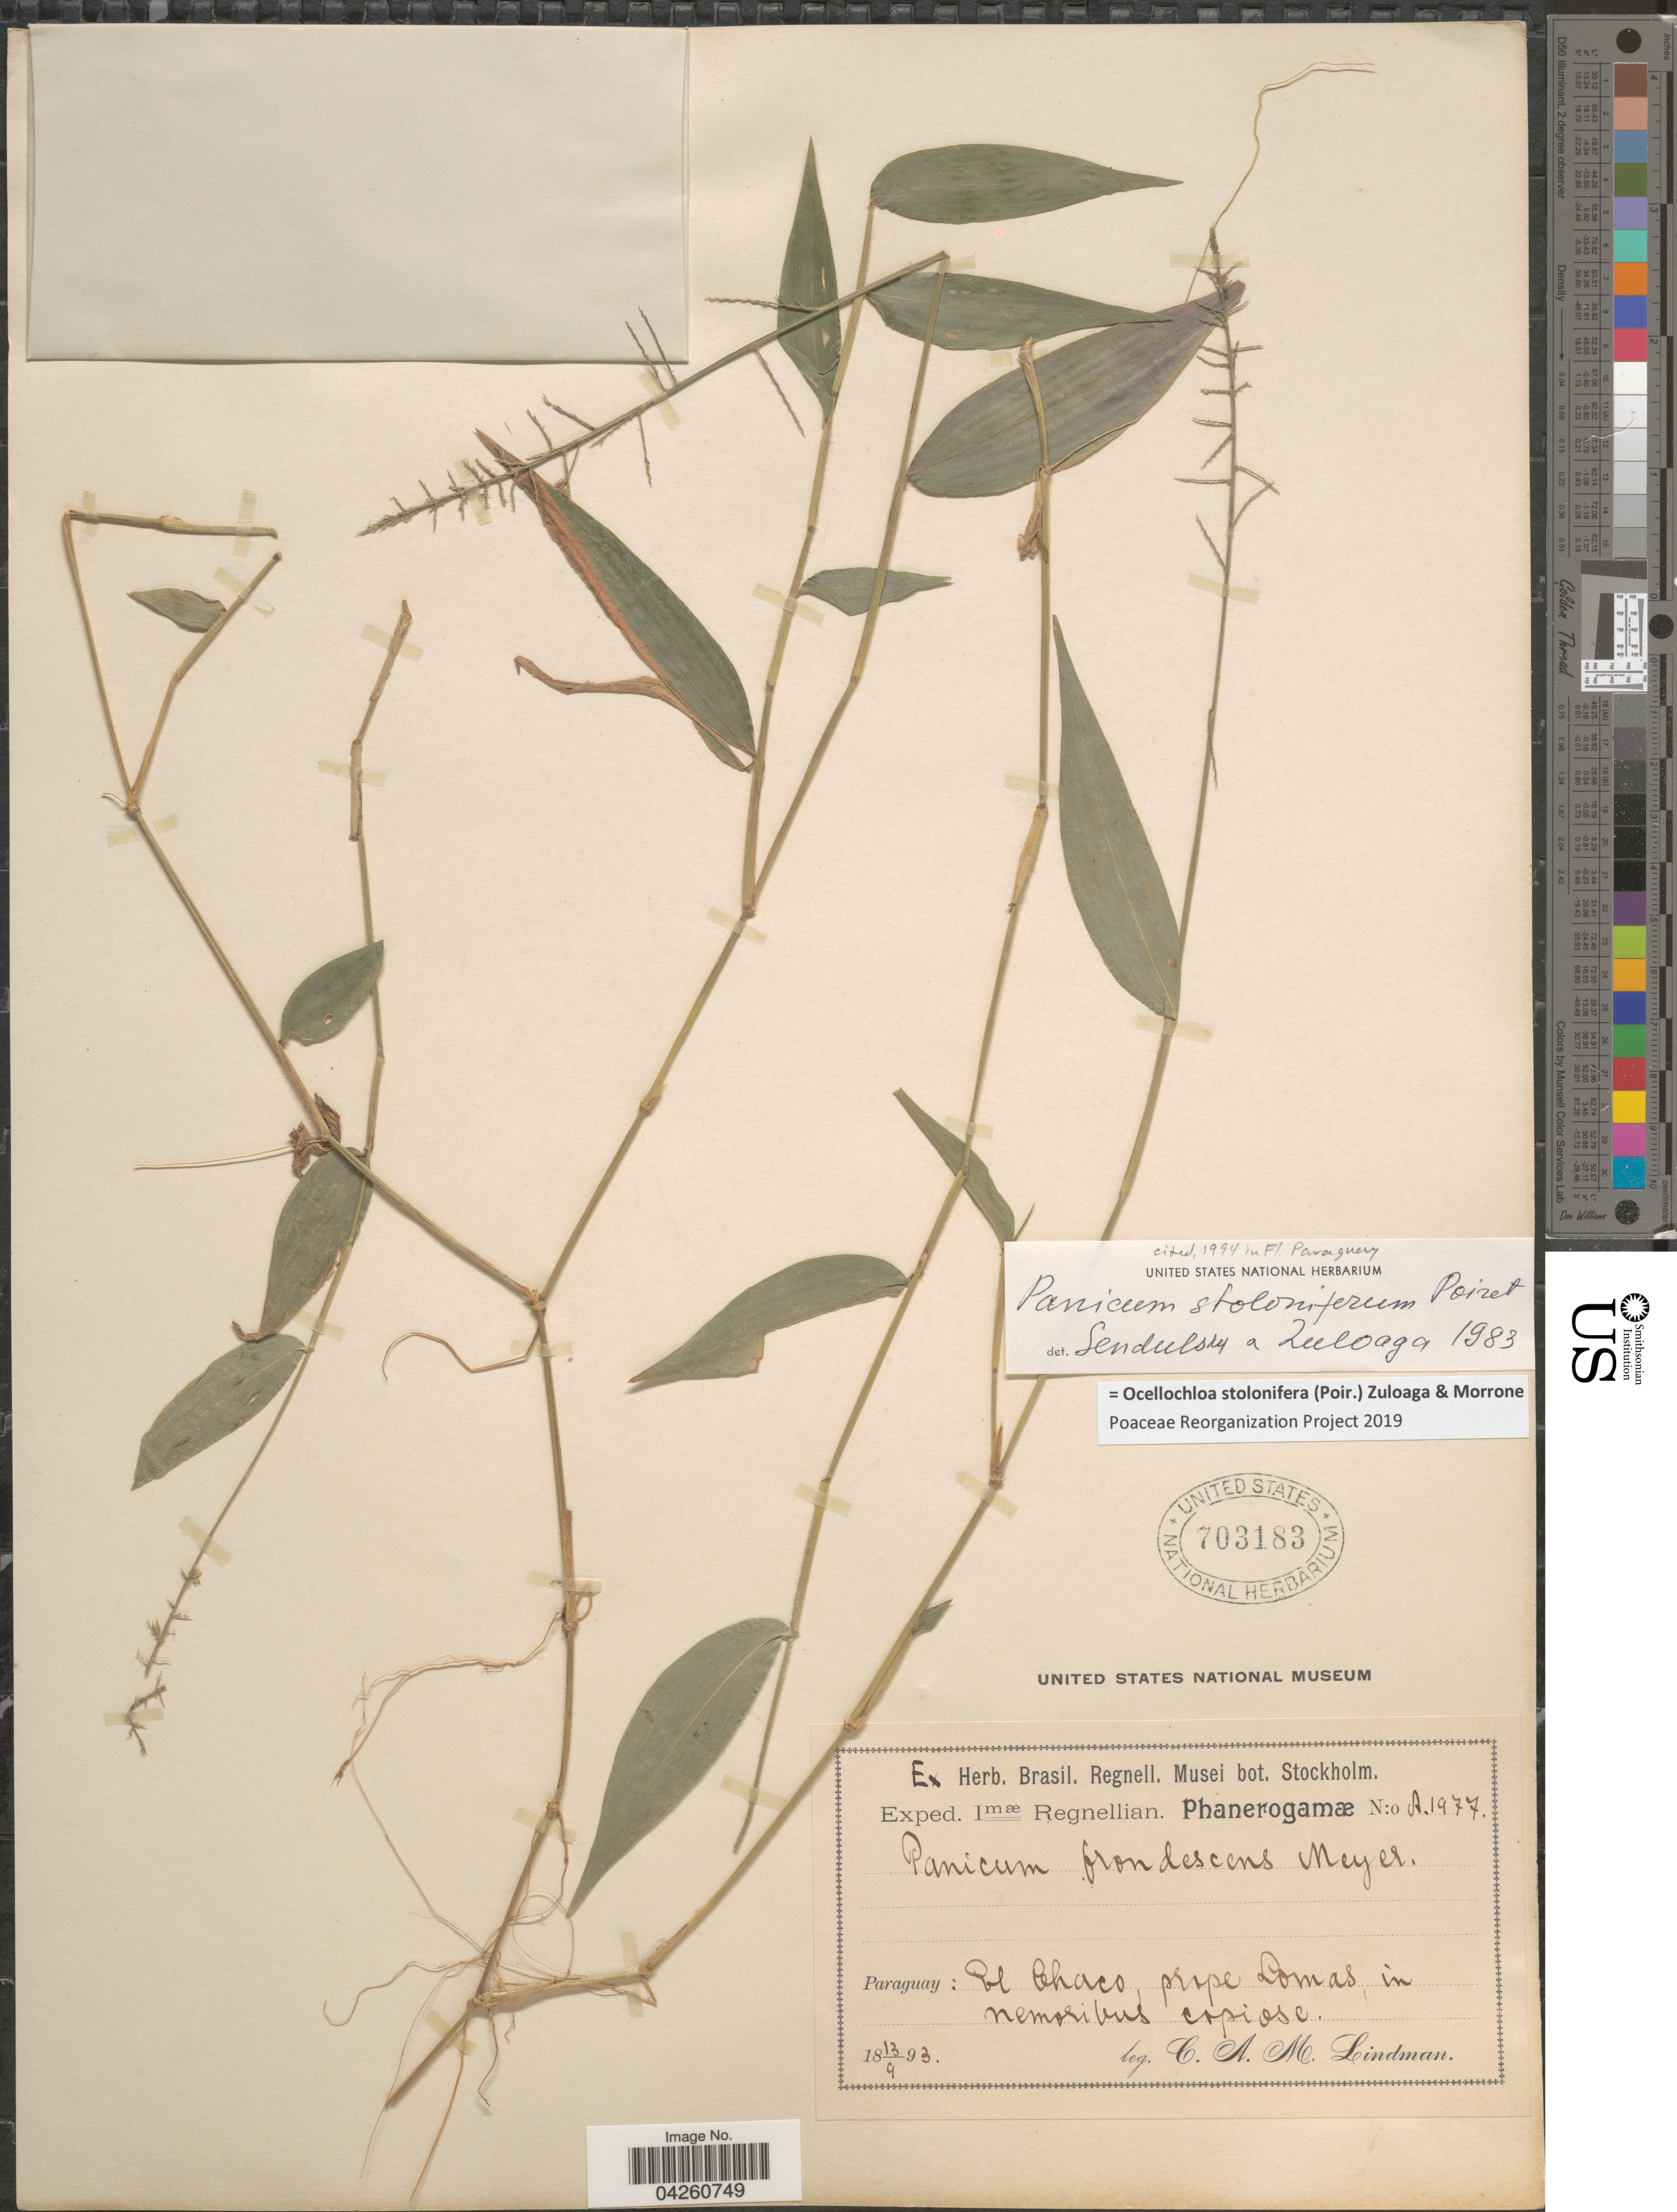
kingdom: Plantae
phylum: Tracheophyta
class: Liliopsida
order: Poales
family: Poaceae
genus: Ocellochloa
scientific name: Ocellochloa stolonifera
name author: (Poir.) Zuloaga & Morrone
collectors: C. A. M. Lindman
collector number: A 1977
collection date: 1893-09-13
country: Paraguay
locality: Exped. Imæ Regnellian. El Chaco, prope Lomas, in nemosibus copiose.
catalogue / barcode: US 703183